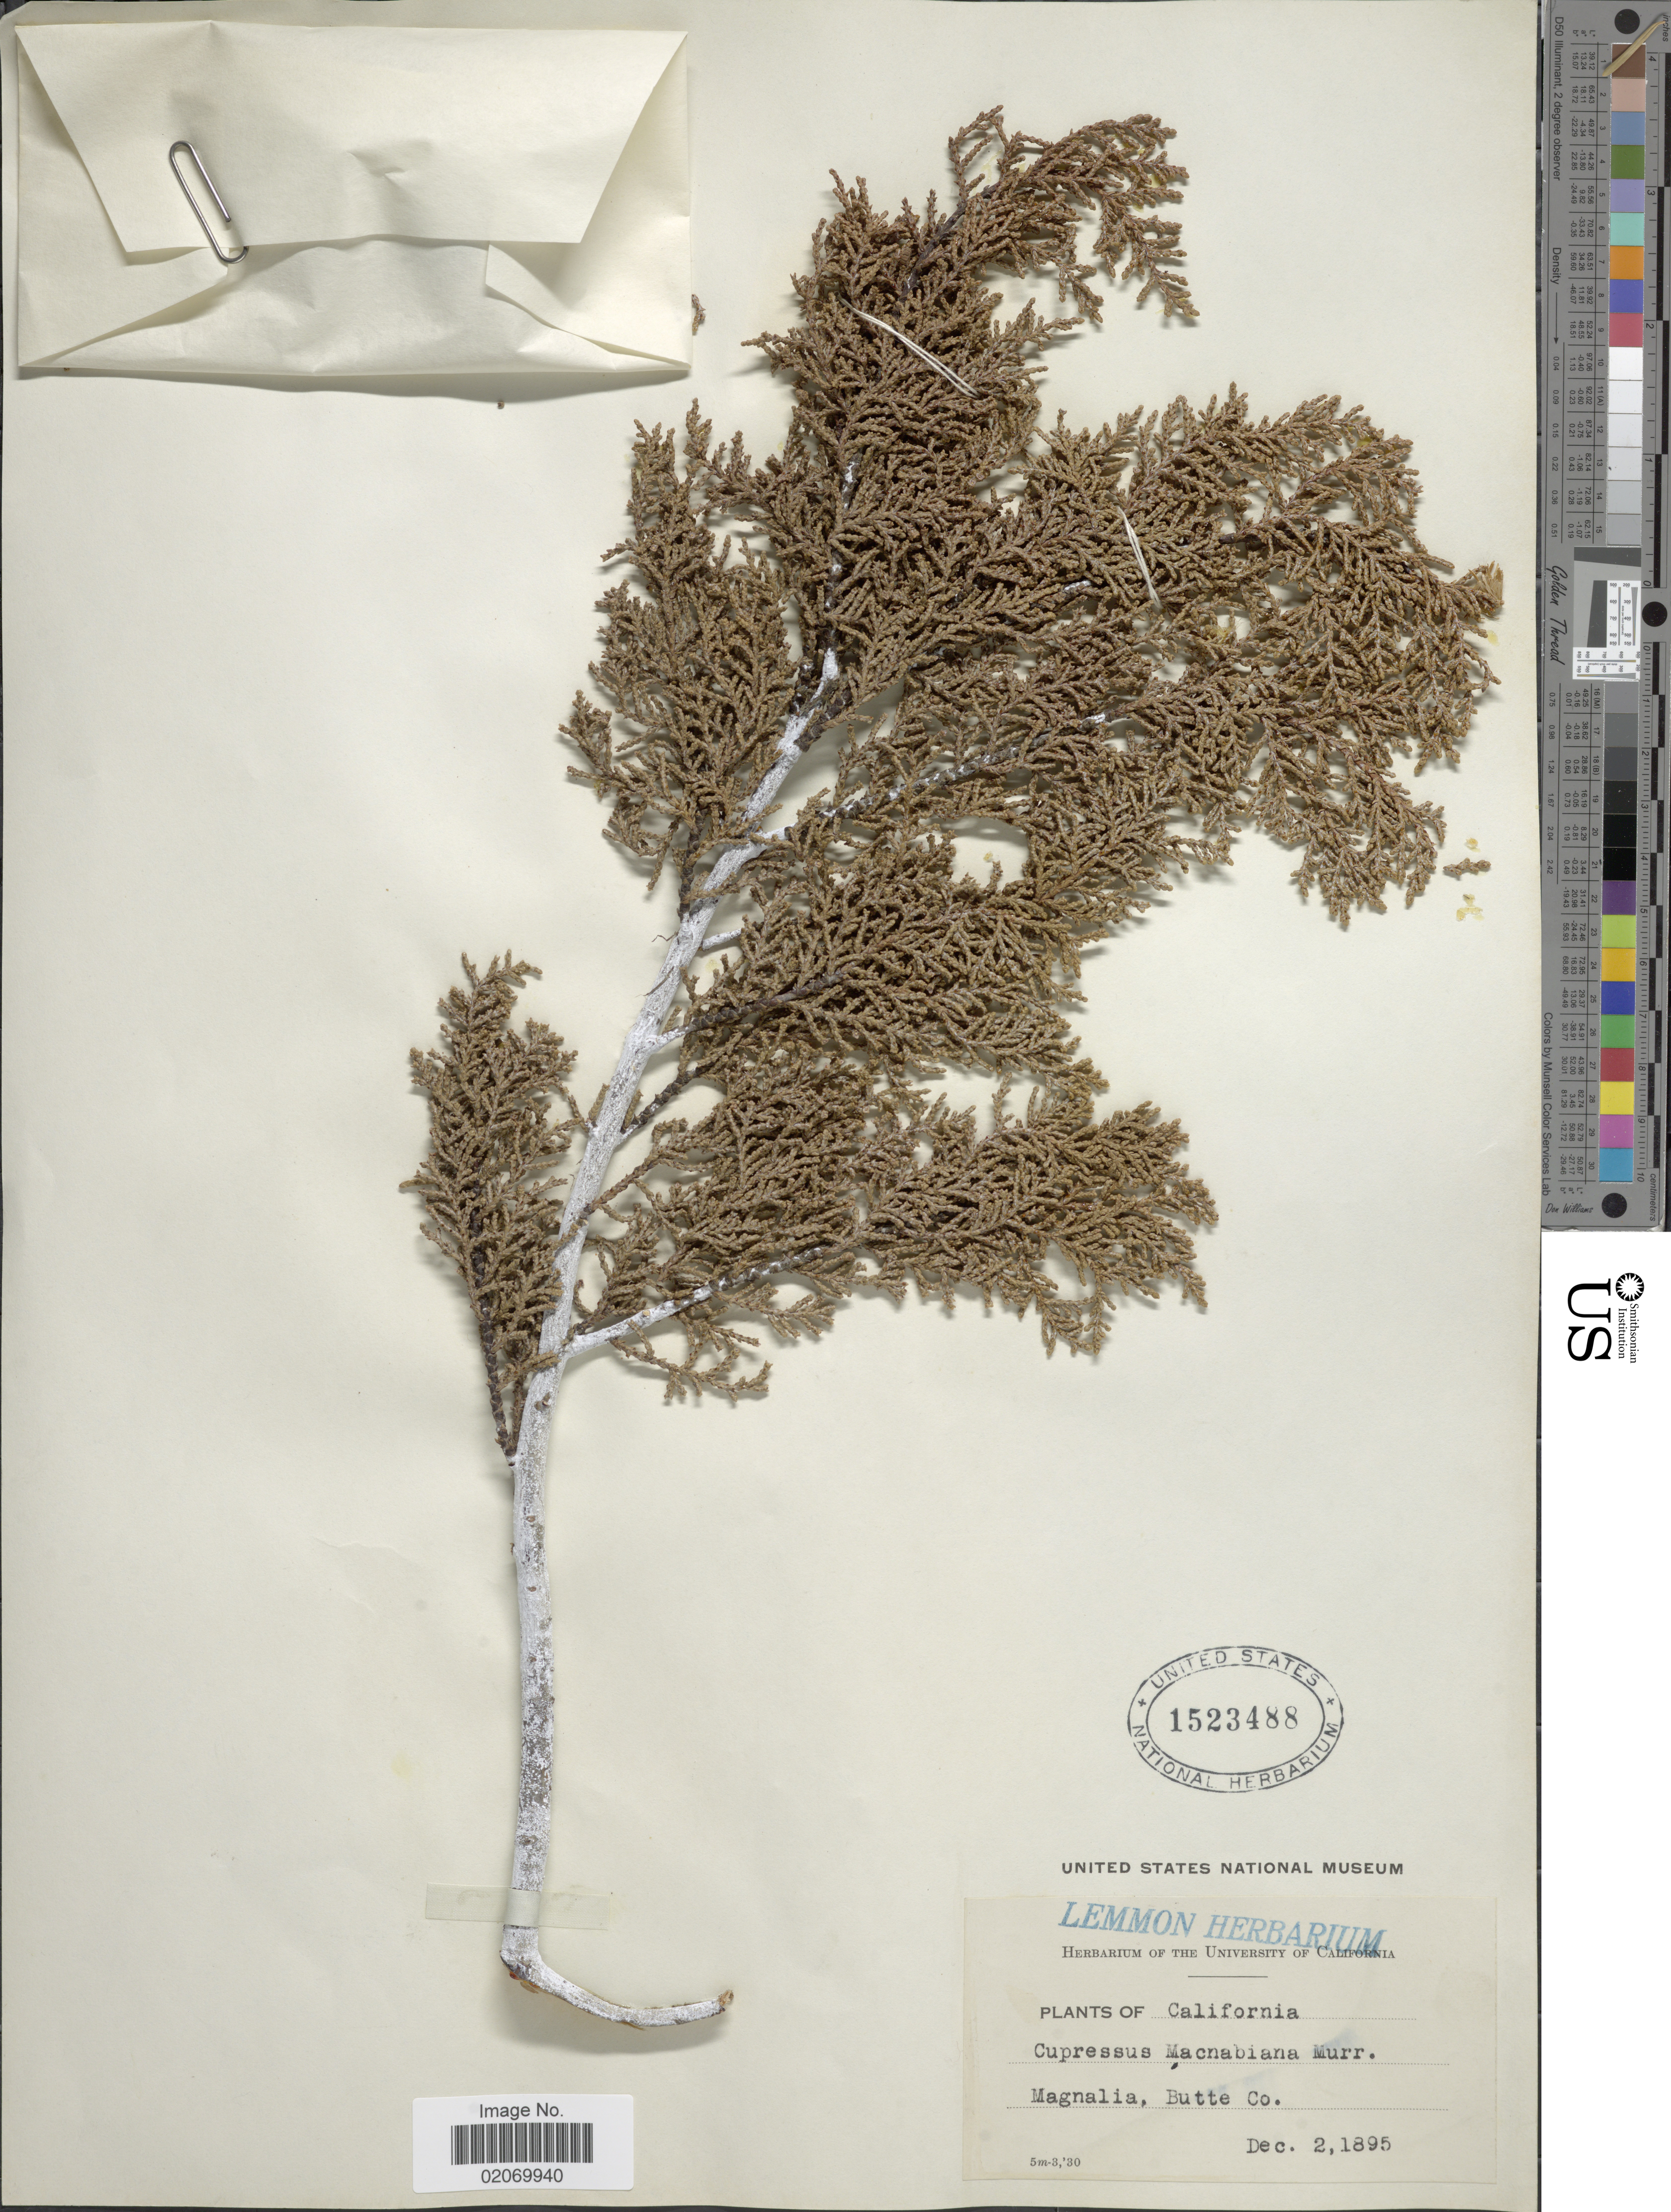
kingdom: Plantae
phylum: Tracheophyta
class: Pinopsida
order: Pinales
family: Cupressaceae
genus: Hesperocyparis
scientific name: Hesperocyparis macnabiana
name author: (A. Murray) Bartel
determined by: (US) Smithsonian Institution - National Museum of Natural History - Department of Botany (UNITED STATES)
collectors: ex herb. Lemmon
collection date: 1895-12-02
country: United States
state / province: California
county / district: Butte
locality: Magnalia, Butte Co.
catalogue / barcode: US 1523488